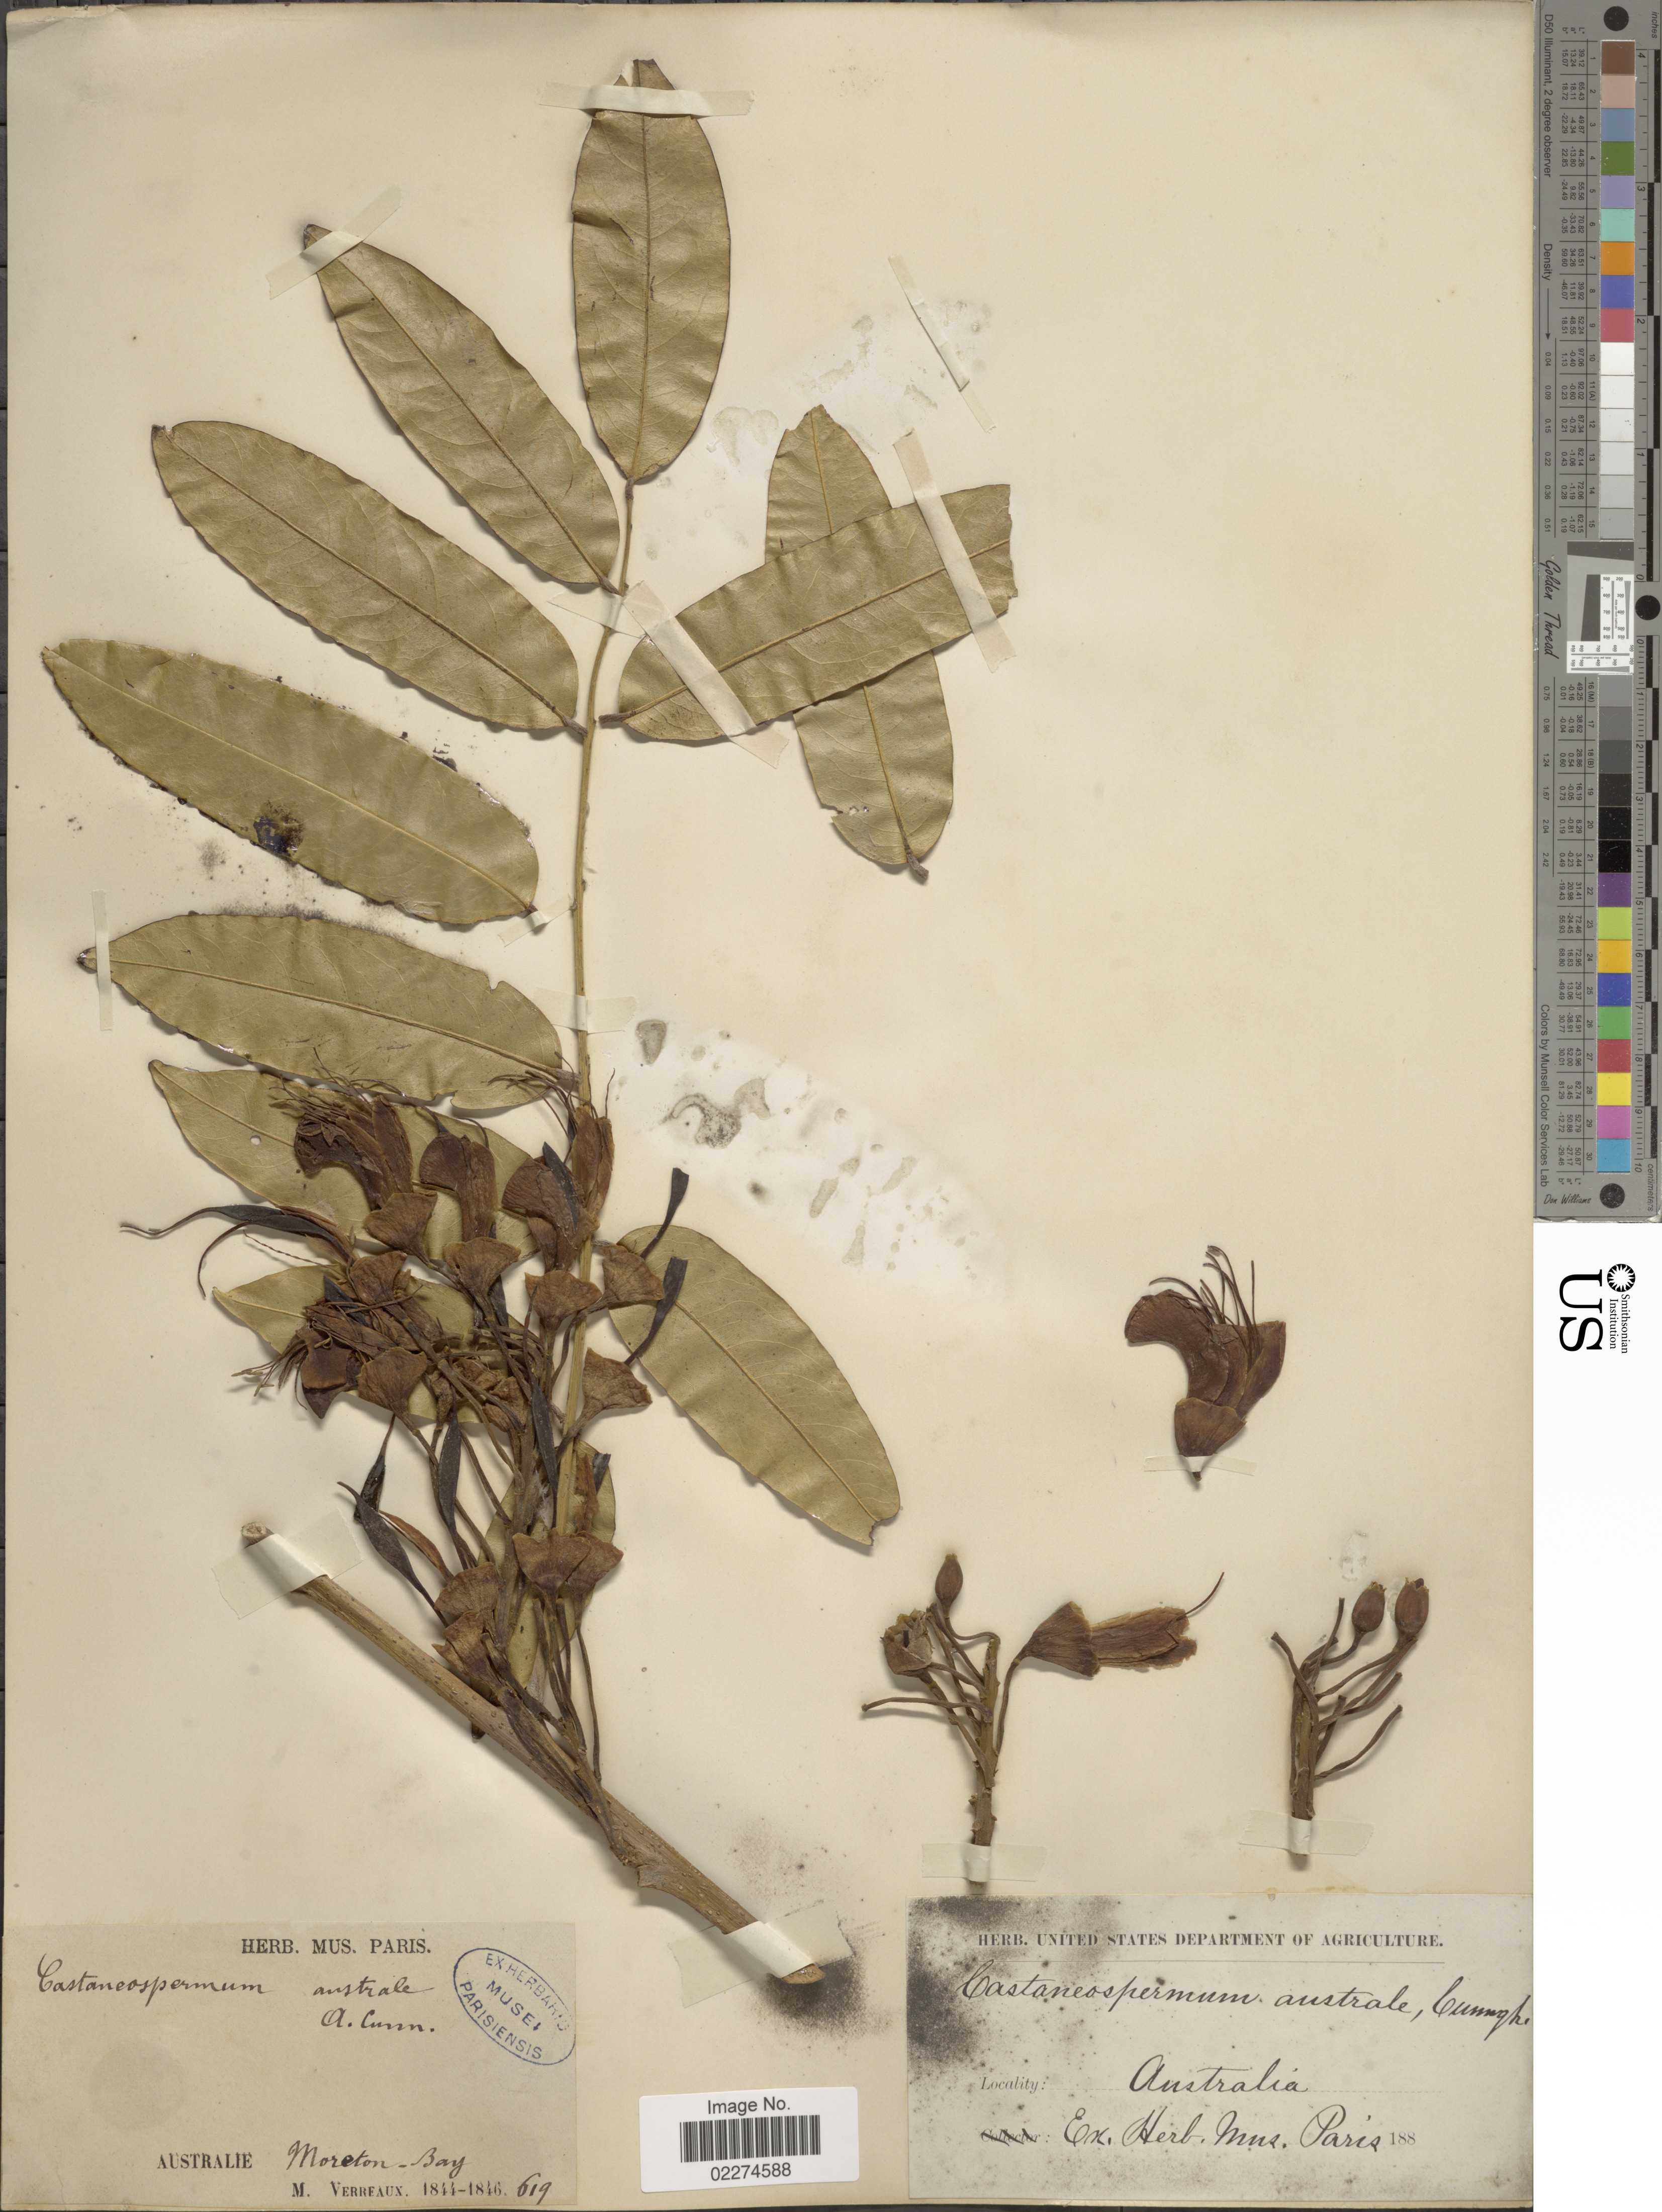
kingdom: Plantae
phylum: Tracheophyta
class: Magnoliopsida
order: Fabales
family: Fabaceae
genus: Castanospermum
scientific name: Castanospermum australe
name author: A. Cunn. & Fraser-Jenk.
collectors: M. Verreaux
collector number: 619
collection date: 1844/1846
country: Australia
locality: Australie, Moreton Bay